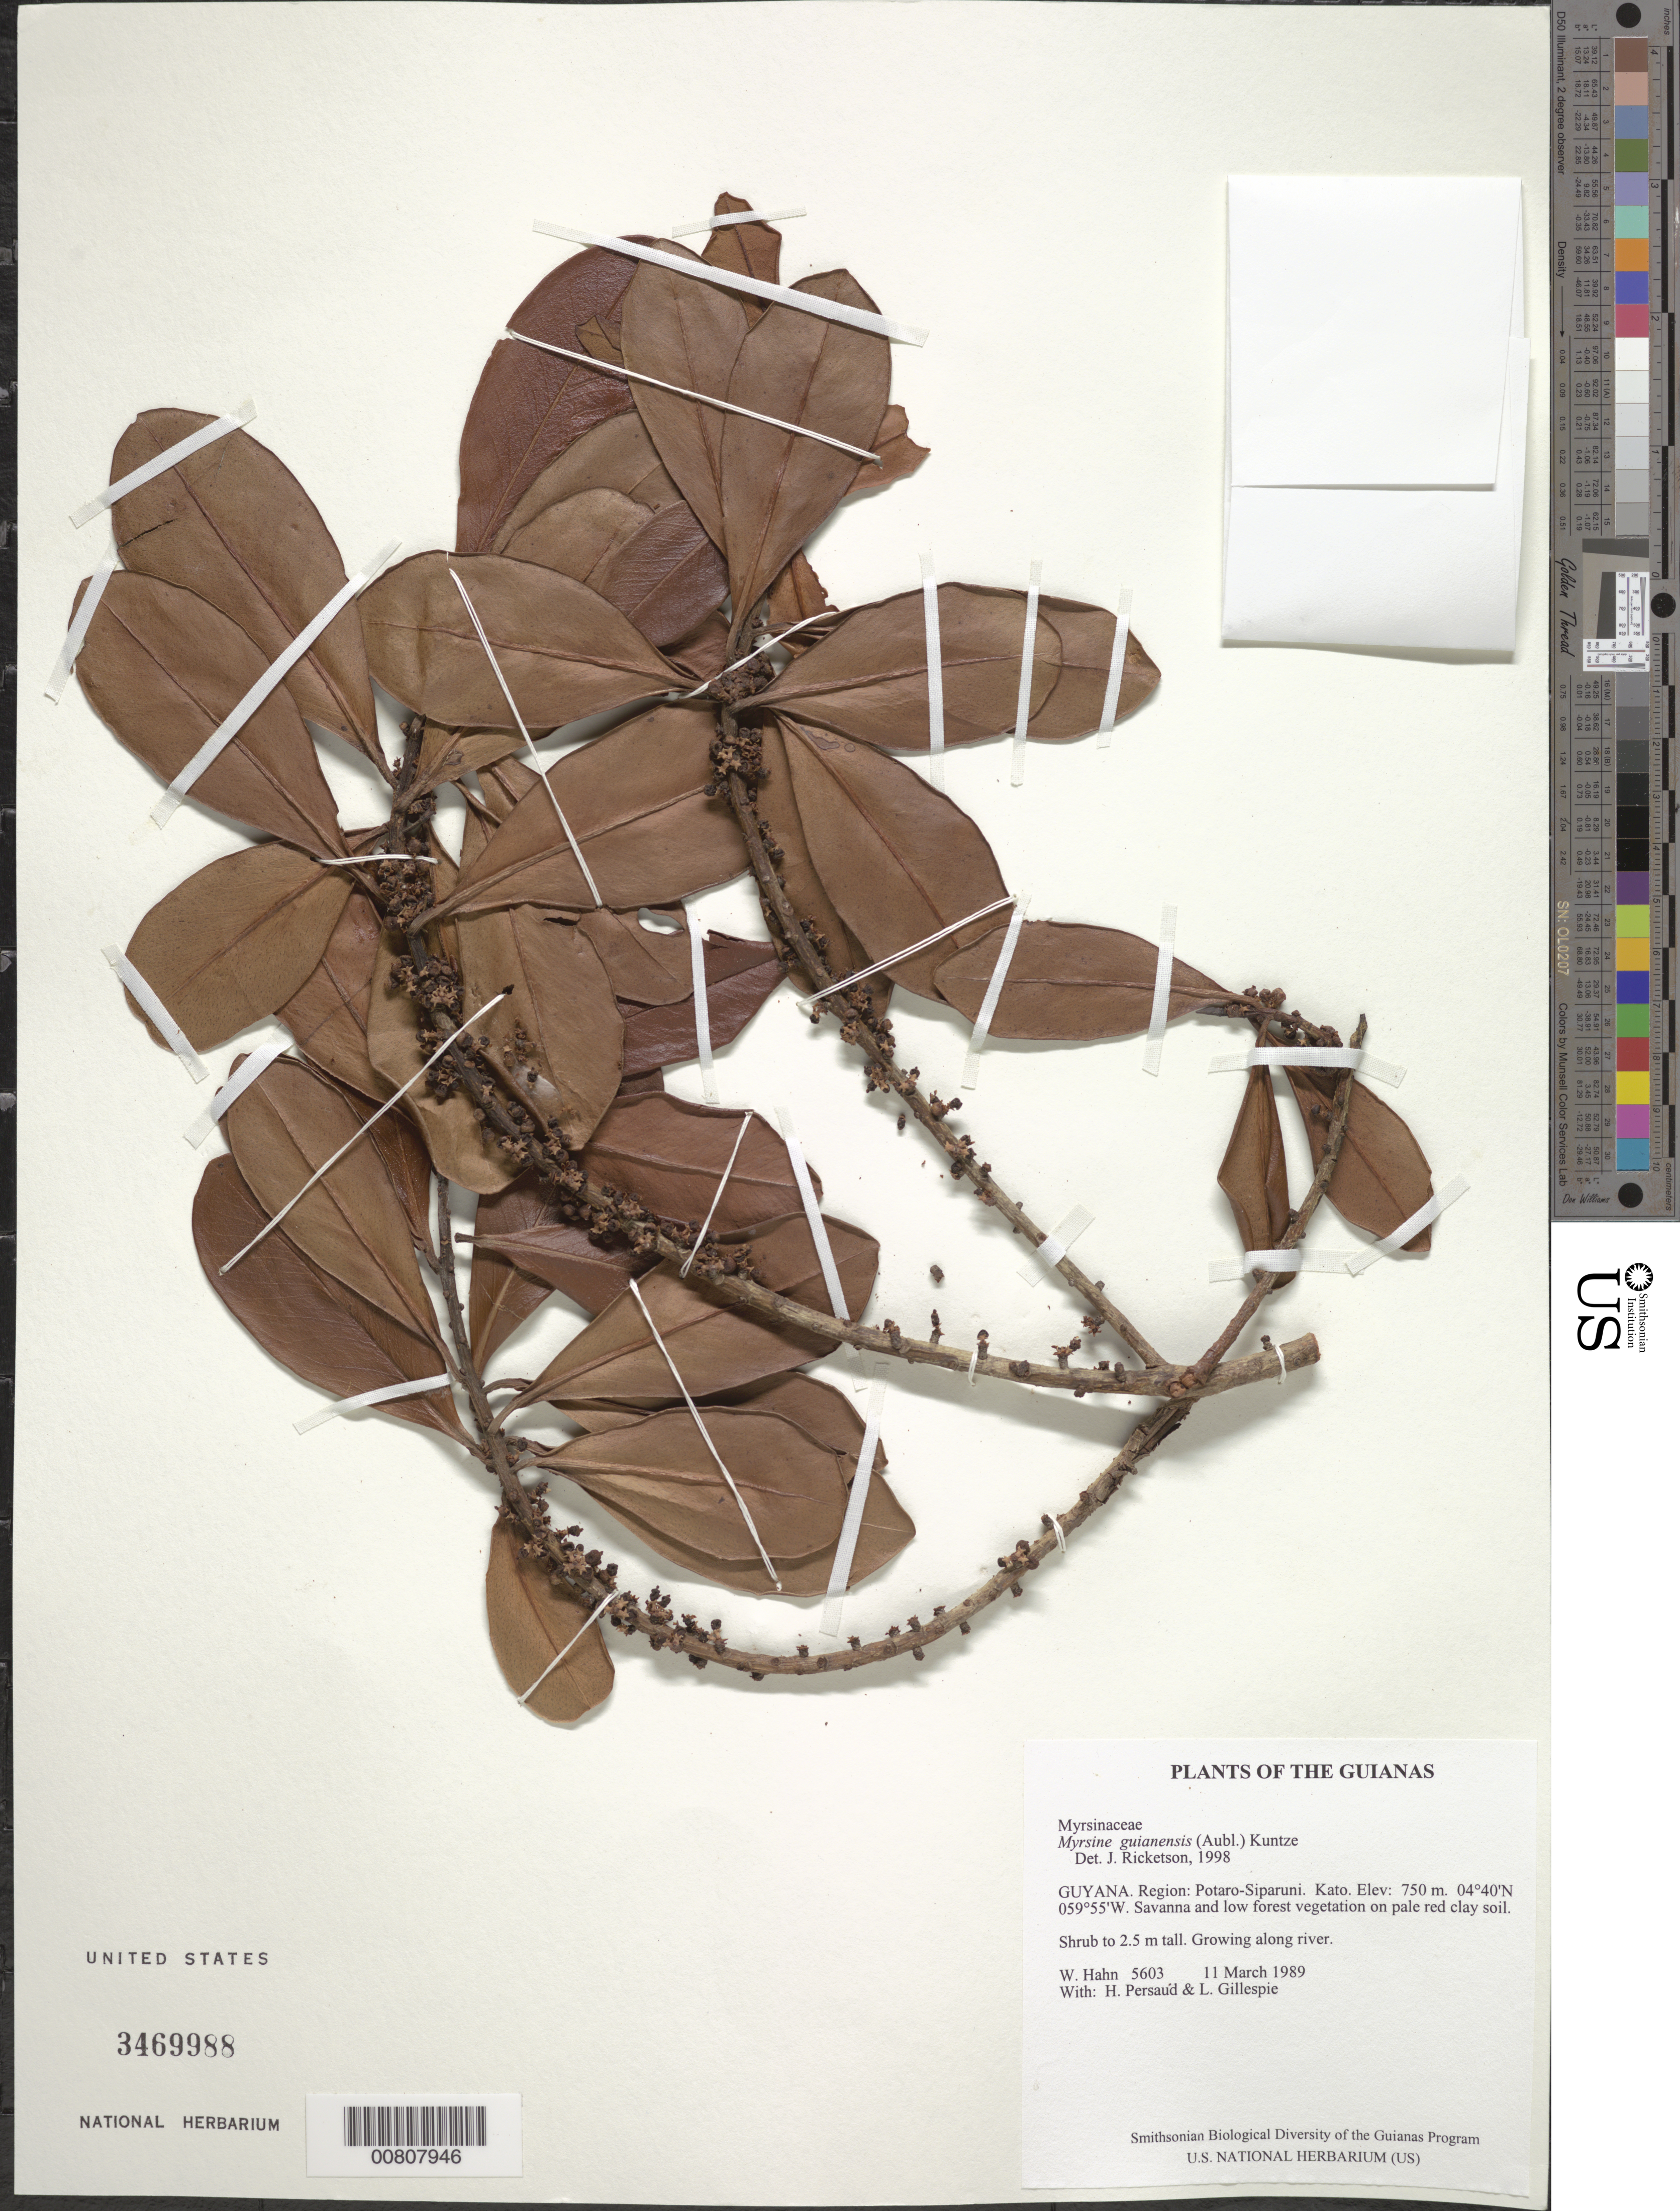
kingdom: Plantae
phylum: Tracheophyta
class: Magnoliopsida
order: Ericales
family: Primulaceae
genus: Myrsine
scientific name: Myrsine guianensis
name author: (Aubl.) Kuntze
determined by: Ricketson, Jon M., (MO), Missouri Botanical Garden (UNITED STATES)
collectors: W. Hahn, H. Persaud & L. J. Gillespie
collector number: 5603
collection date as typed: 11 March 1989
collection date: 1989-03-11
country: Guyana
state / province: Potaro-Siparuni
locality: Kato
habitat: Savanna and low forest vegetation on pale red clay soil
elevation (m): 750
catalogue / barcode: US 3469988